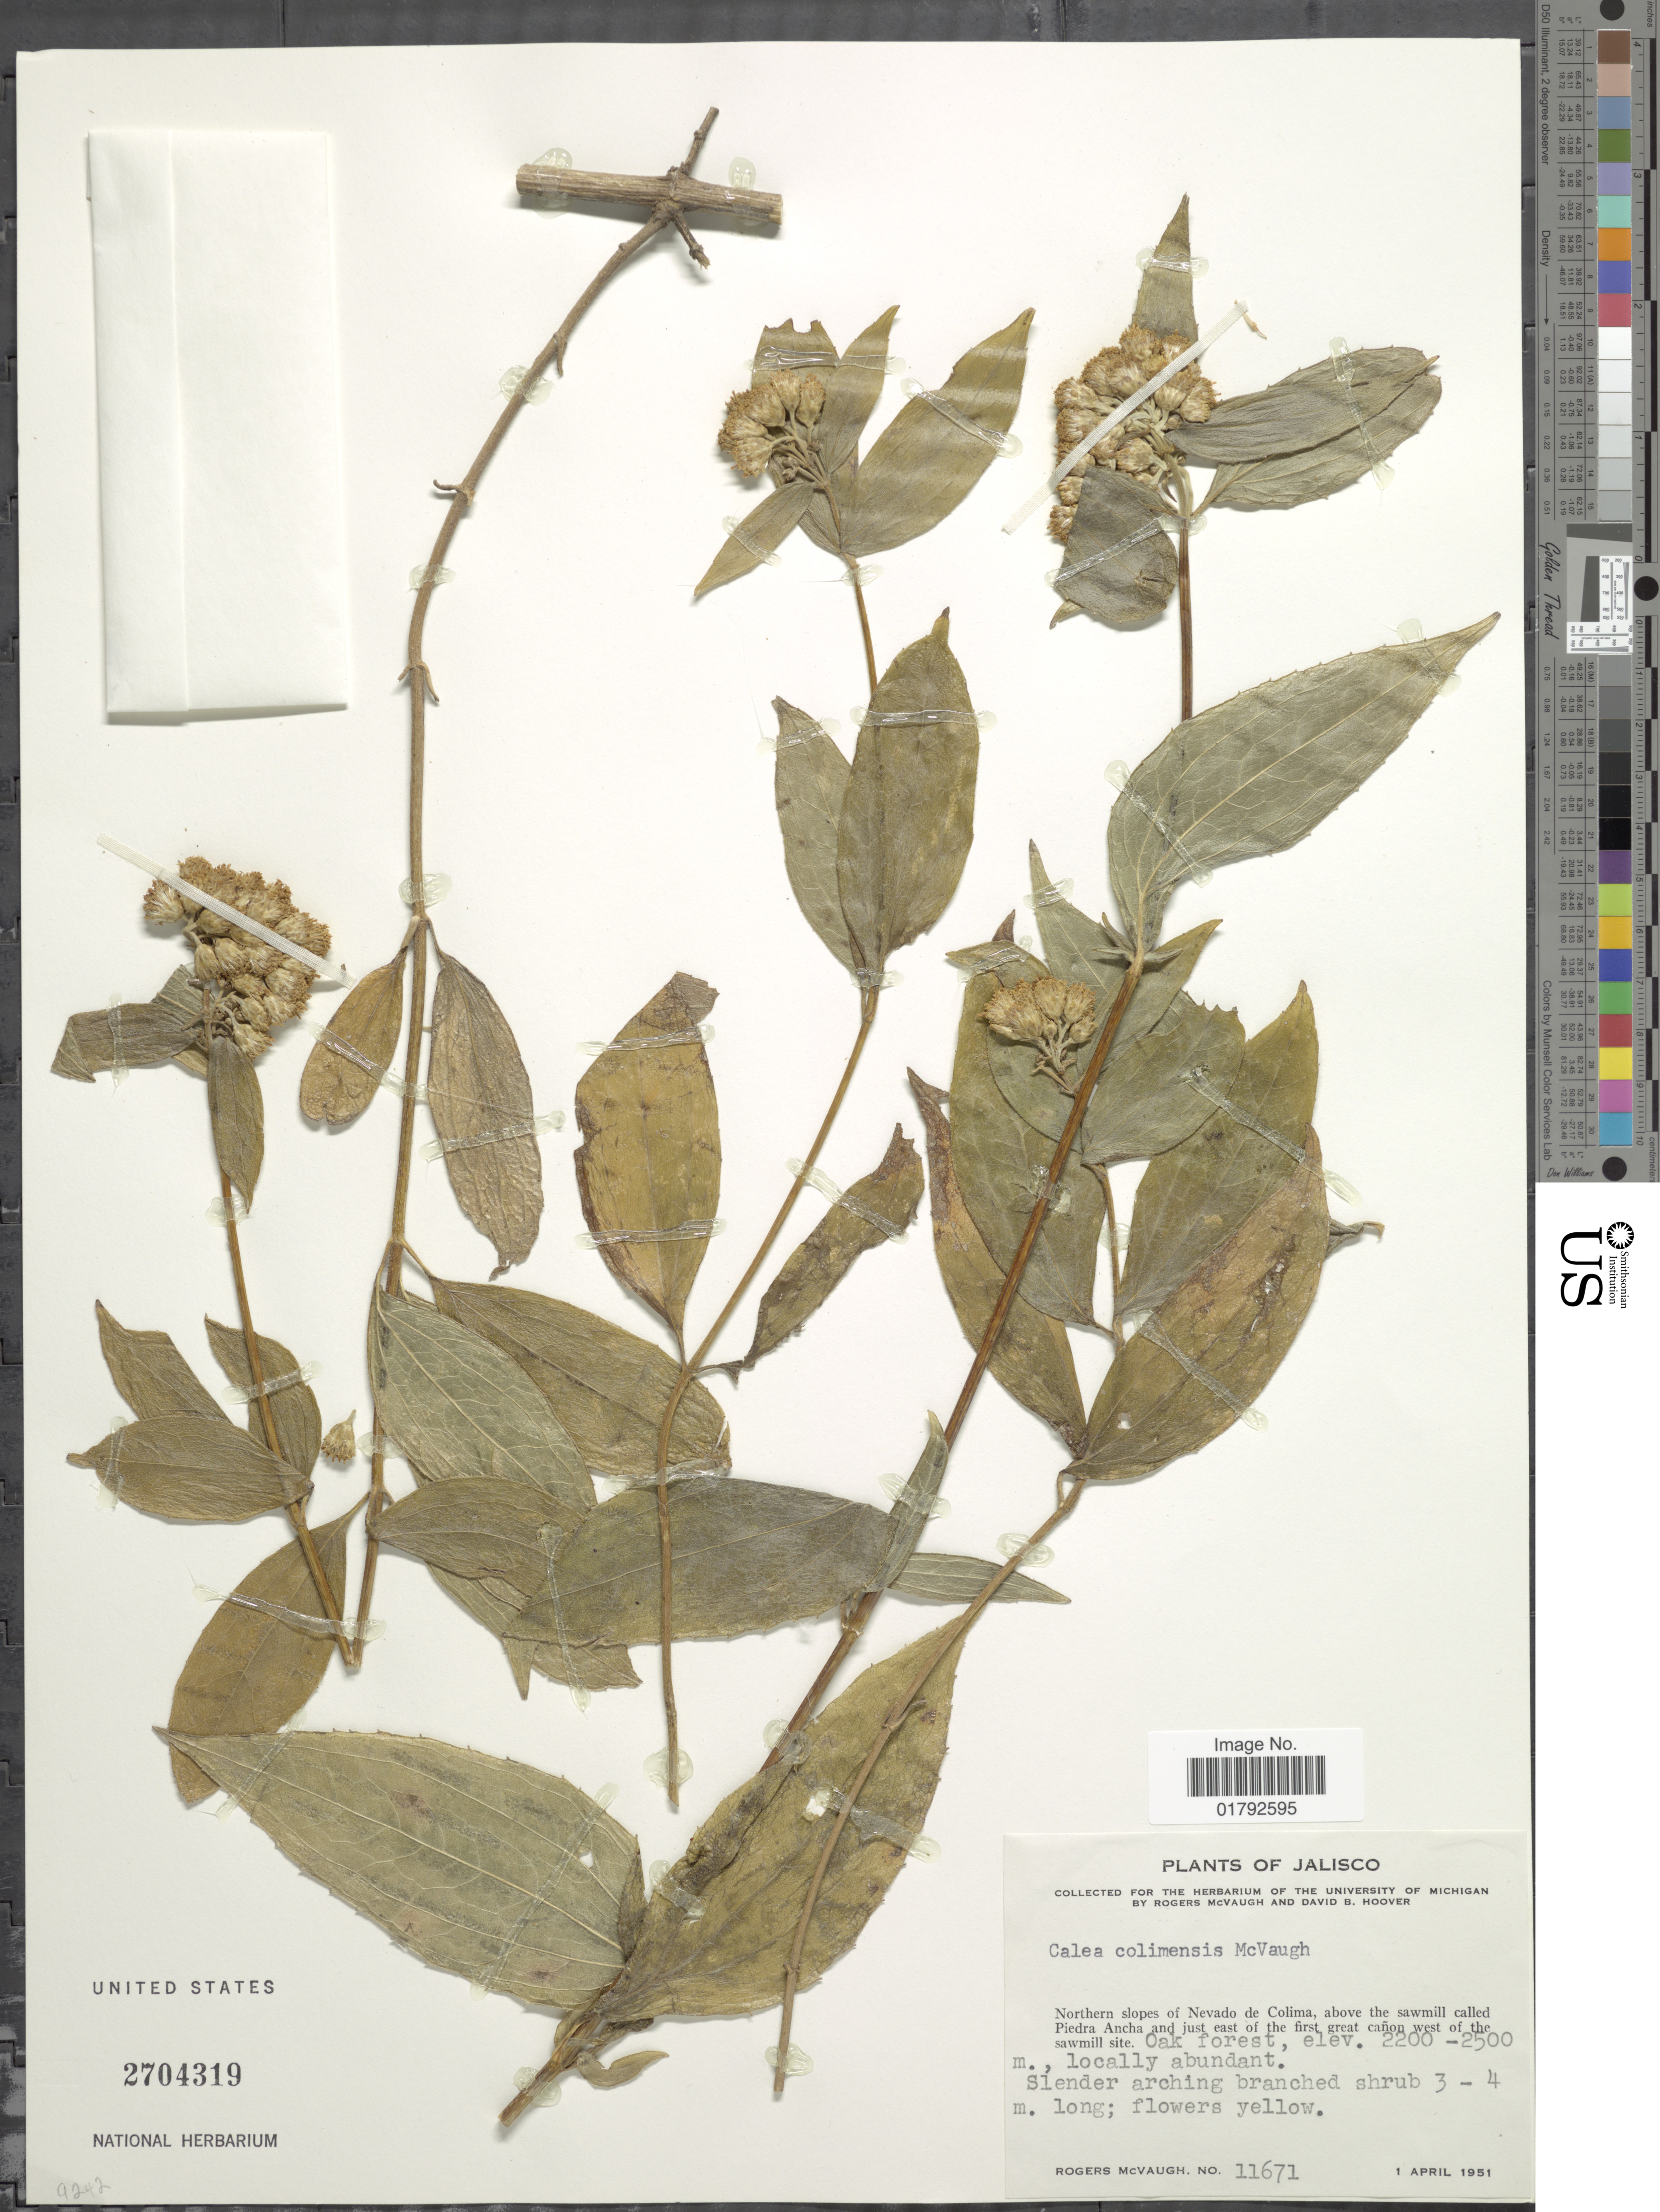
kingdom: Plantae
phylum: Tracheophyta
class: Magnoliopsida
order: Asterales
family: Asteraceae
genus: Alloispermum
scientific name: Alloispermum colimensis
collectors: R. McVaugh & D. B. Hoover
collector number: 11671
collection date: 1951-04-01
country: Mexico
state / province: Jalisco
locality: Northwestern slopes of Nevado de Colima, above the sawmill called Piedra Ancha and just east of the first great canon west of the sawmill site, oak forest.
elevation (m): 2200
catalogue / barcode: US 2704319